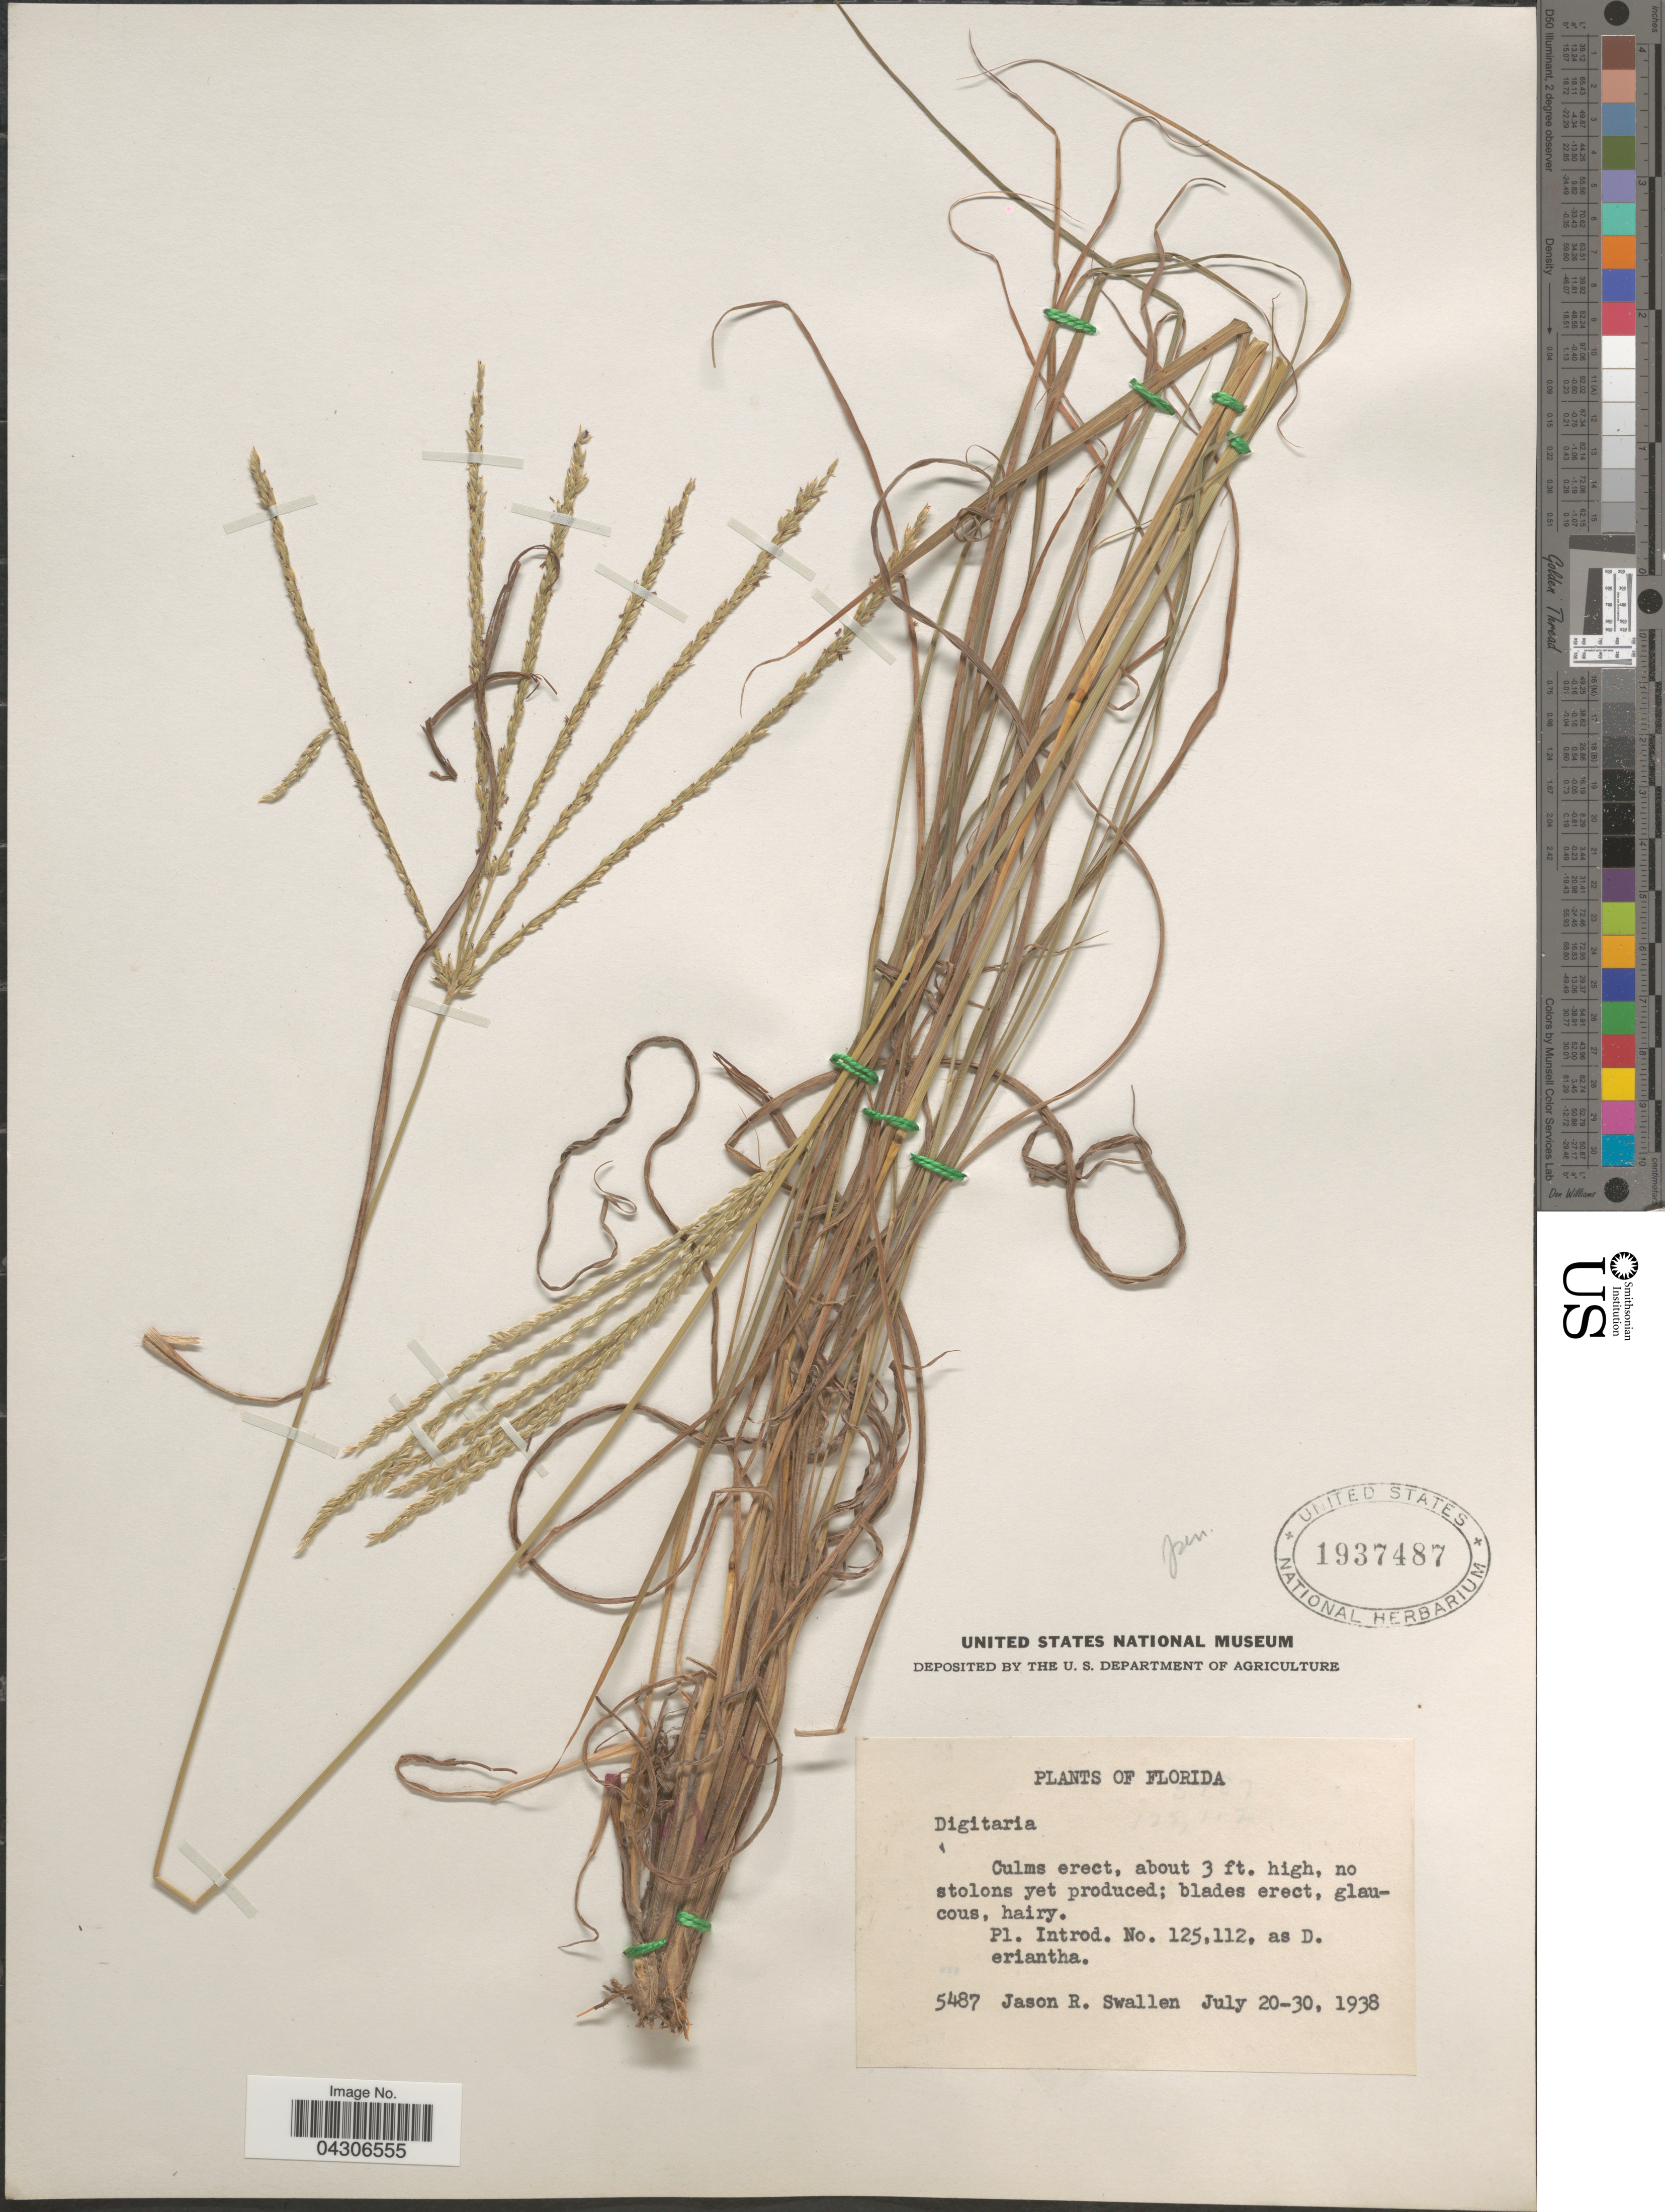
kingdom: Plantae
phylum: Tracheophyta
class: Liliopsida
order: Poales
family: Poaceae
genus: Digitaria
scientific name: Digitaria sp.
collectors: J. R. Swallen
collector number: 5487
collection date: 1938-07-20/1938-07-30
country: United States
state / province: Florida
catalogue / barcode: US 1937487